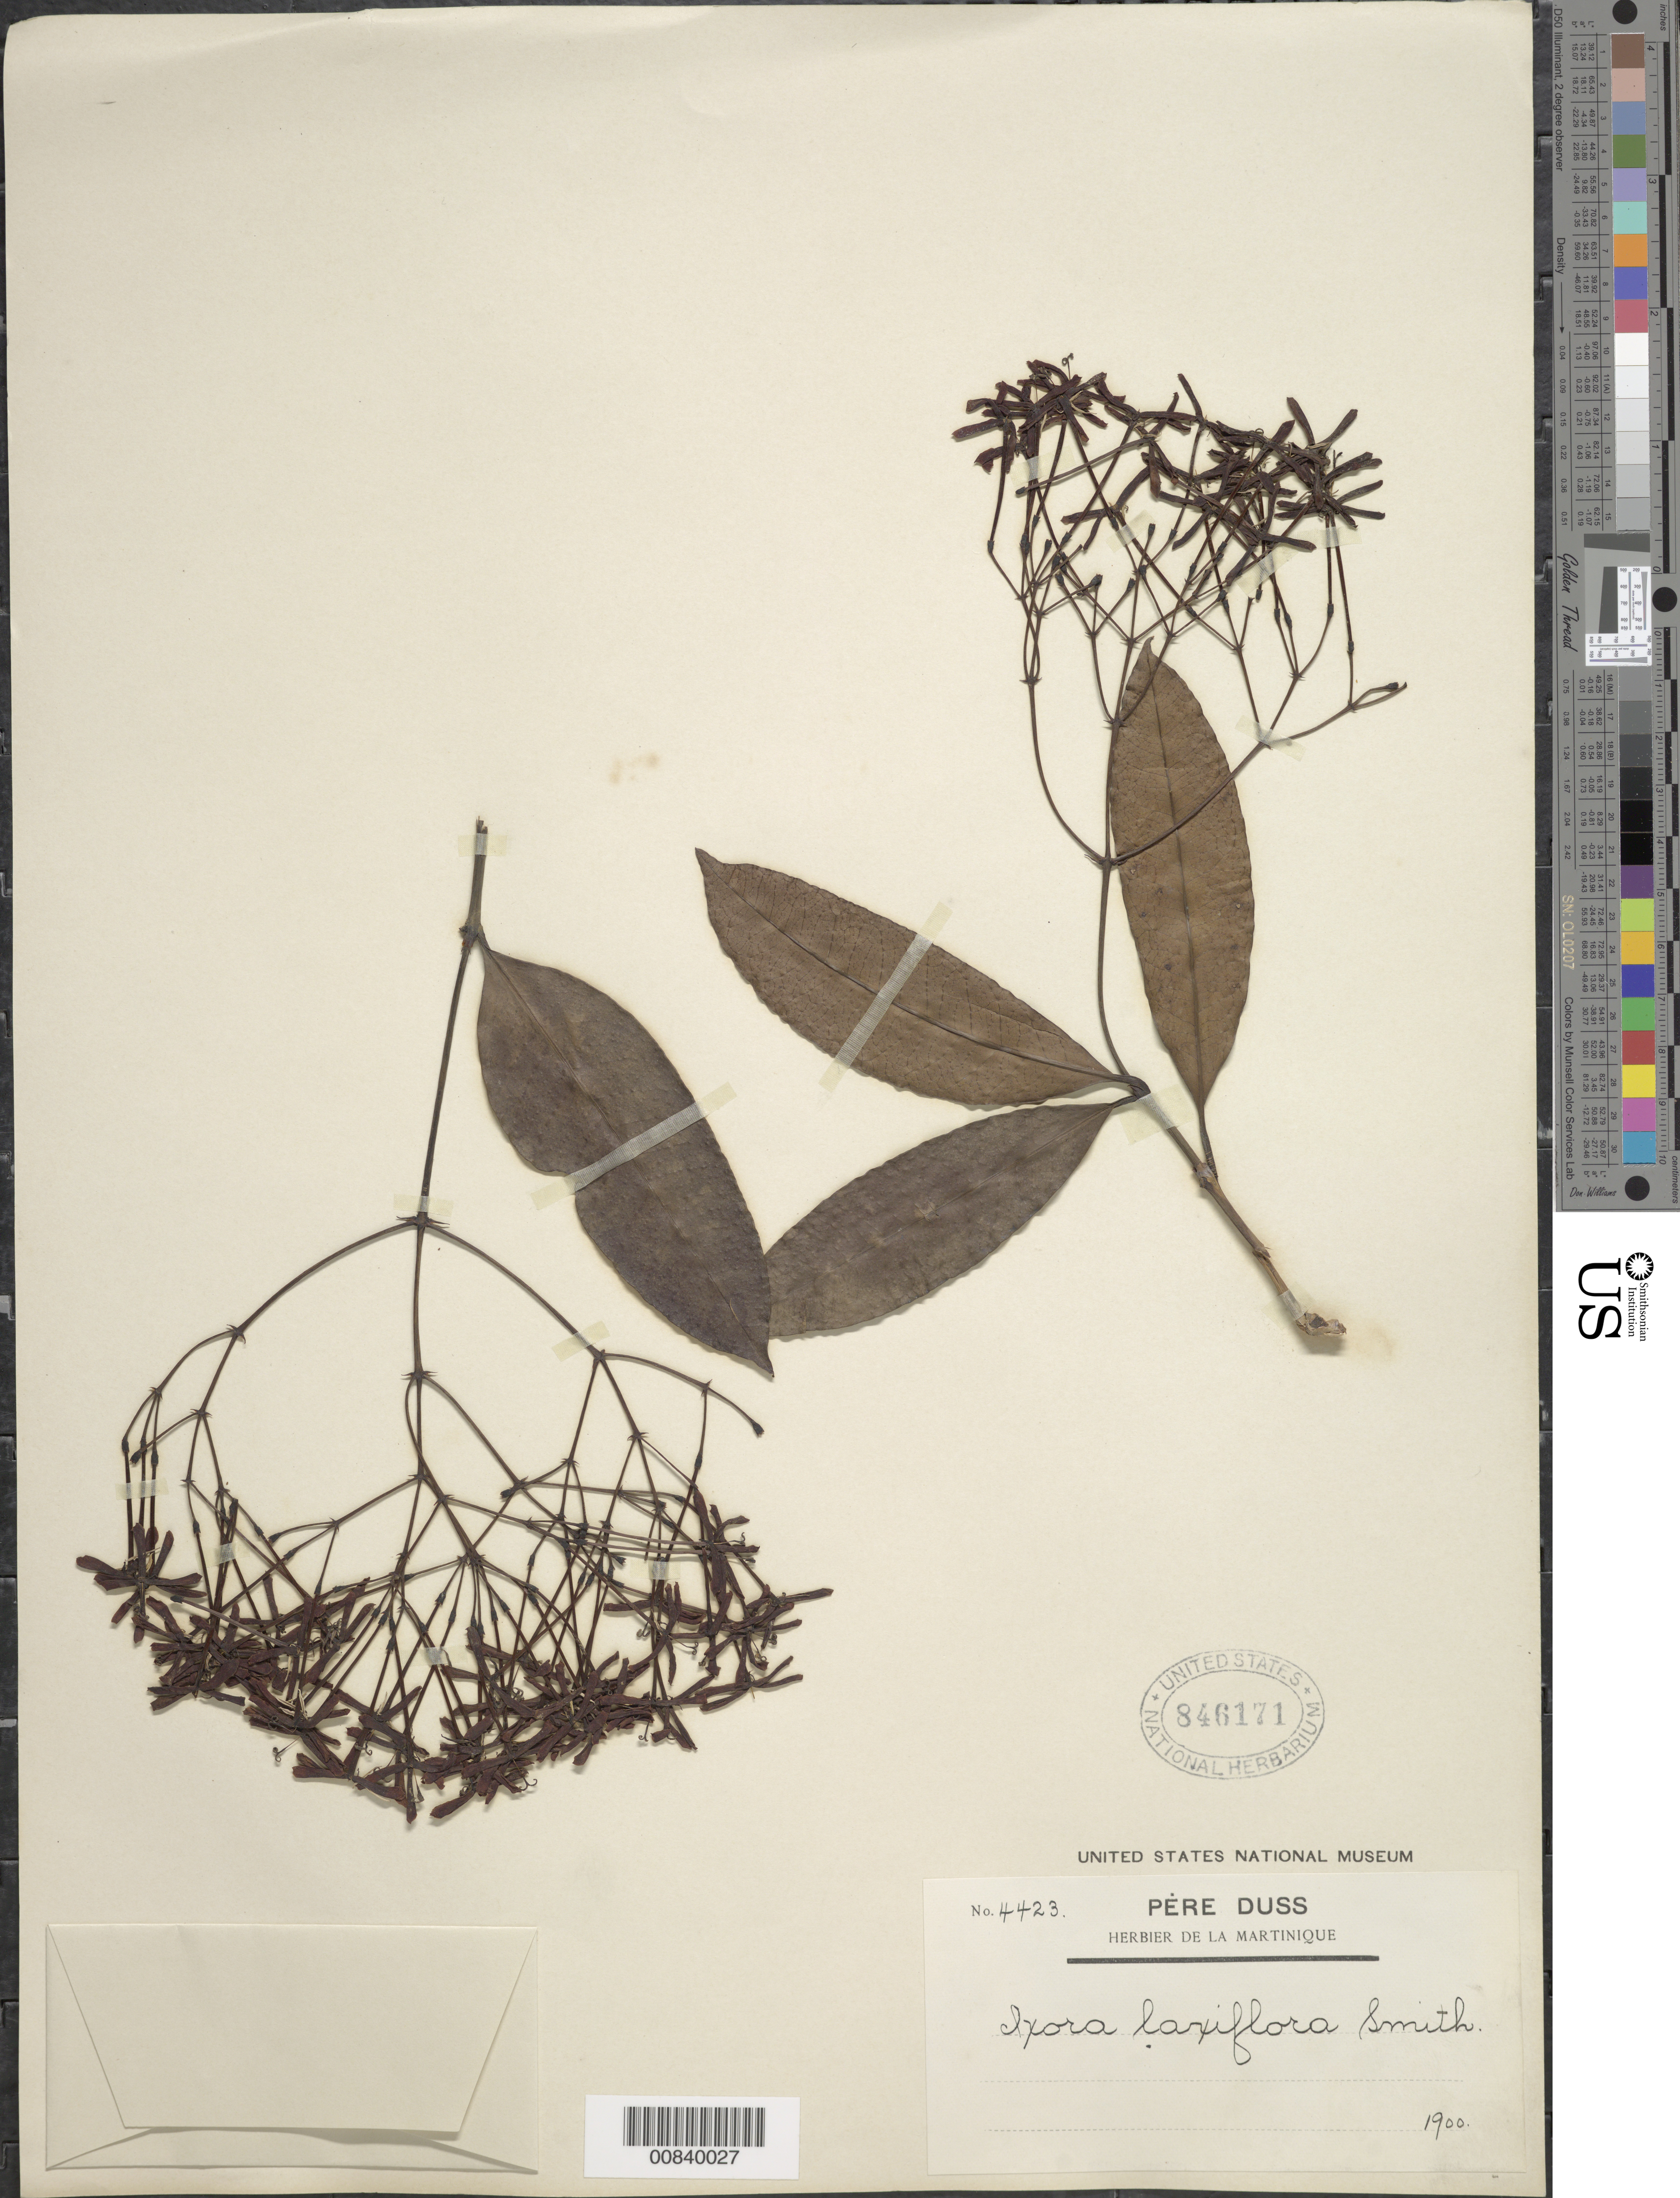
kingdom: Plantae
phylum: Tracheophyta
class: Magnoliopsida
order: Gentianales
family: Rubiaceae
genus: Ixora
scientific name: Ixora laxiflora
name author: Small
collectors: Père Duss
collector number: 4423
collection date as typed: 1900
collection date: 1900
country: Martinique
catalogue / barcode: US 846171